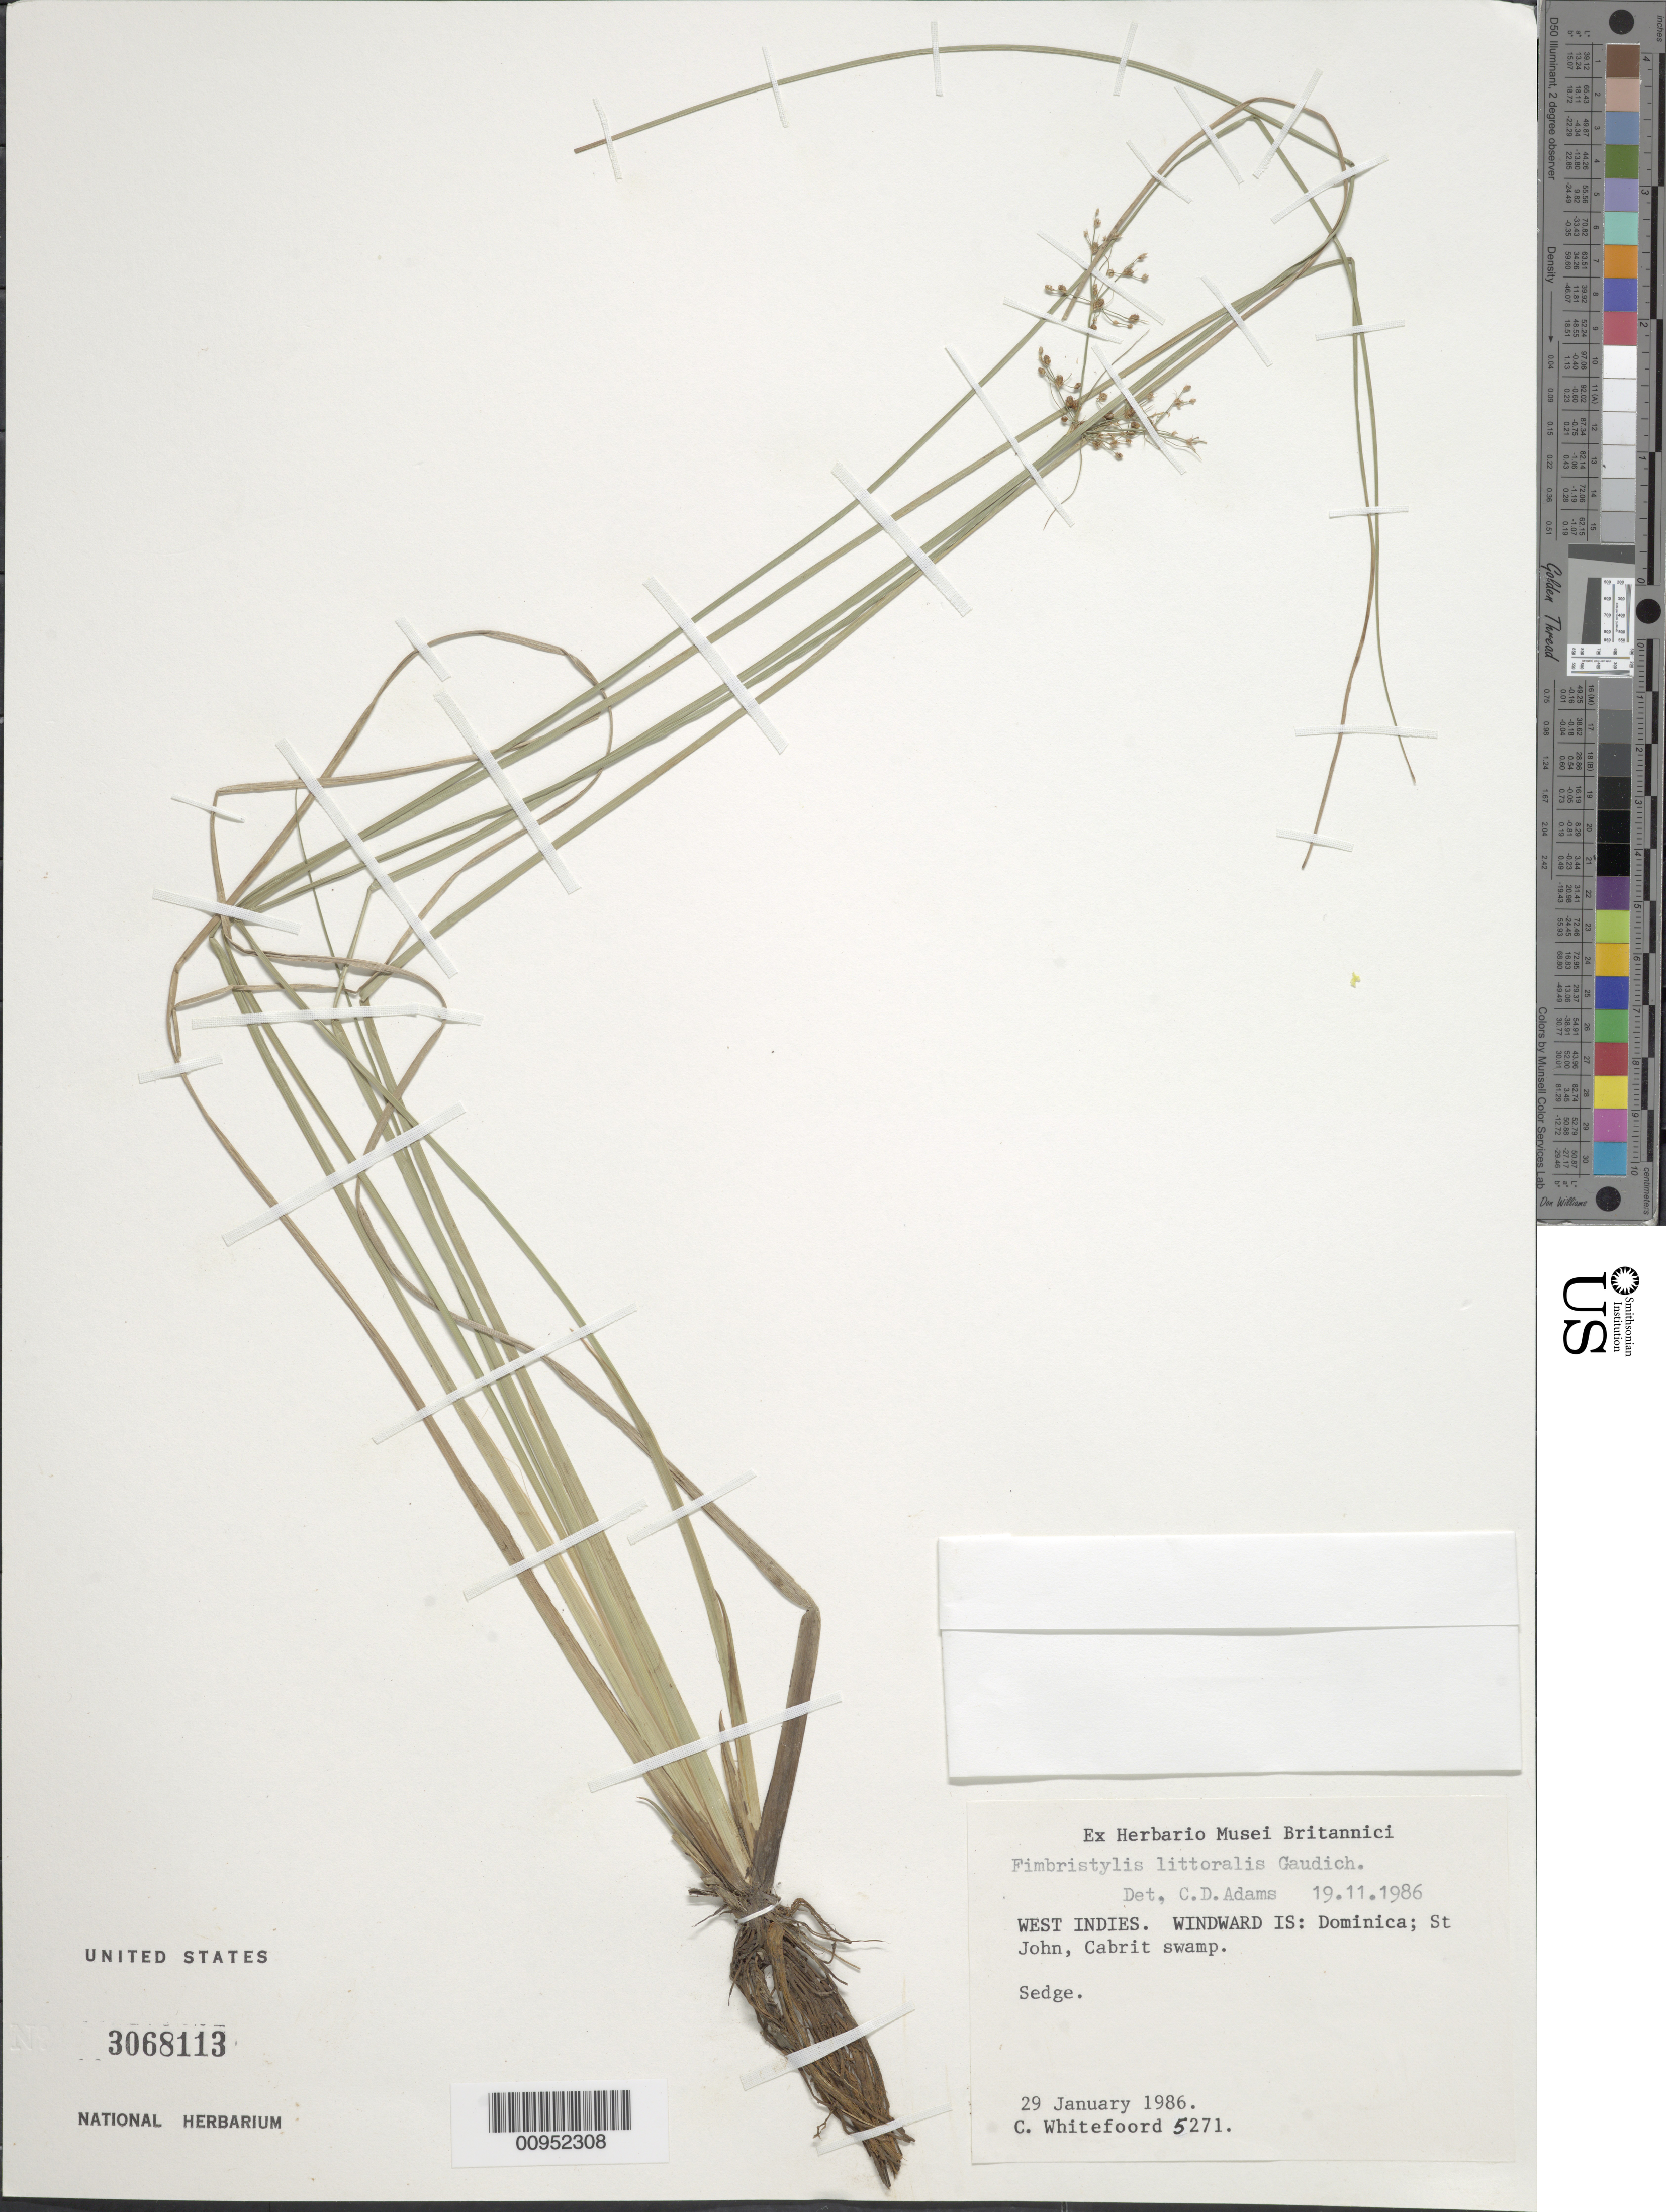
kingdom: Plantae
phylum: Tracheophyta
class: Liliopsida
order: Poales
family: Cyperaceae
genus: Fimbristylis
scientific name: Fimbristylis littoralis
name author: Gaudich.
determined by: Adams, C. D.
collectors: C. Whitefoord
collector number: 5271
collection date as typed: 29 Jan 1986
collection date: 1986-01-29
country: Dominica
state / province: St. John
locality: Cabrit Swamp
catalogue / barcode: US 3068113